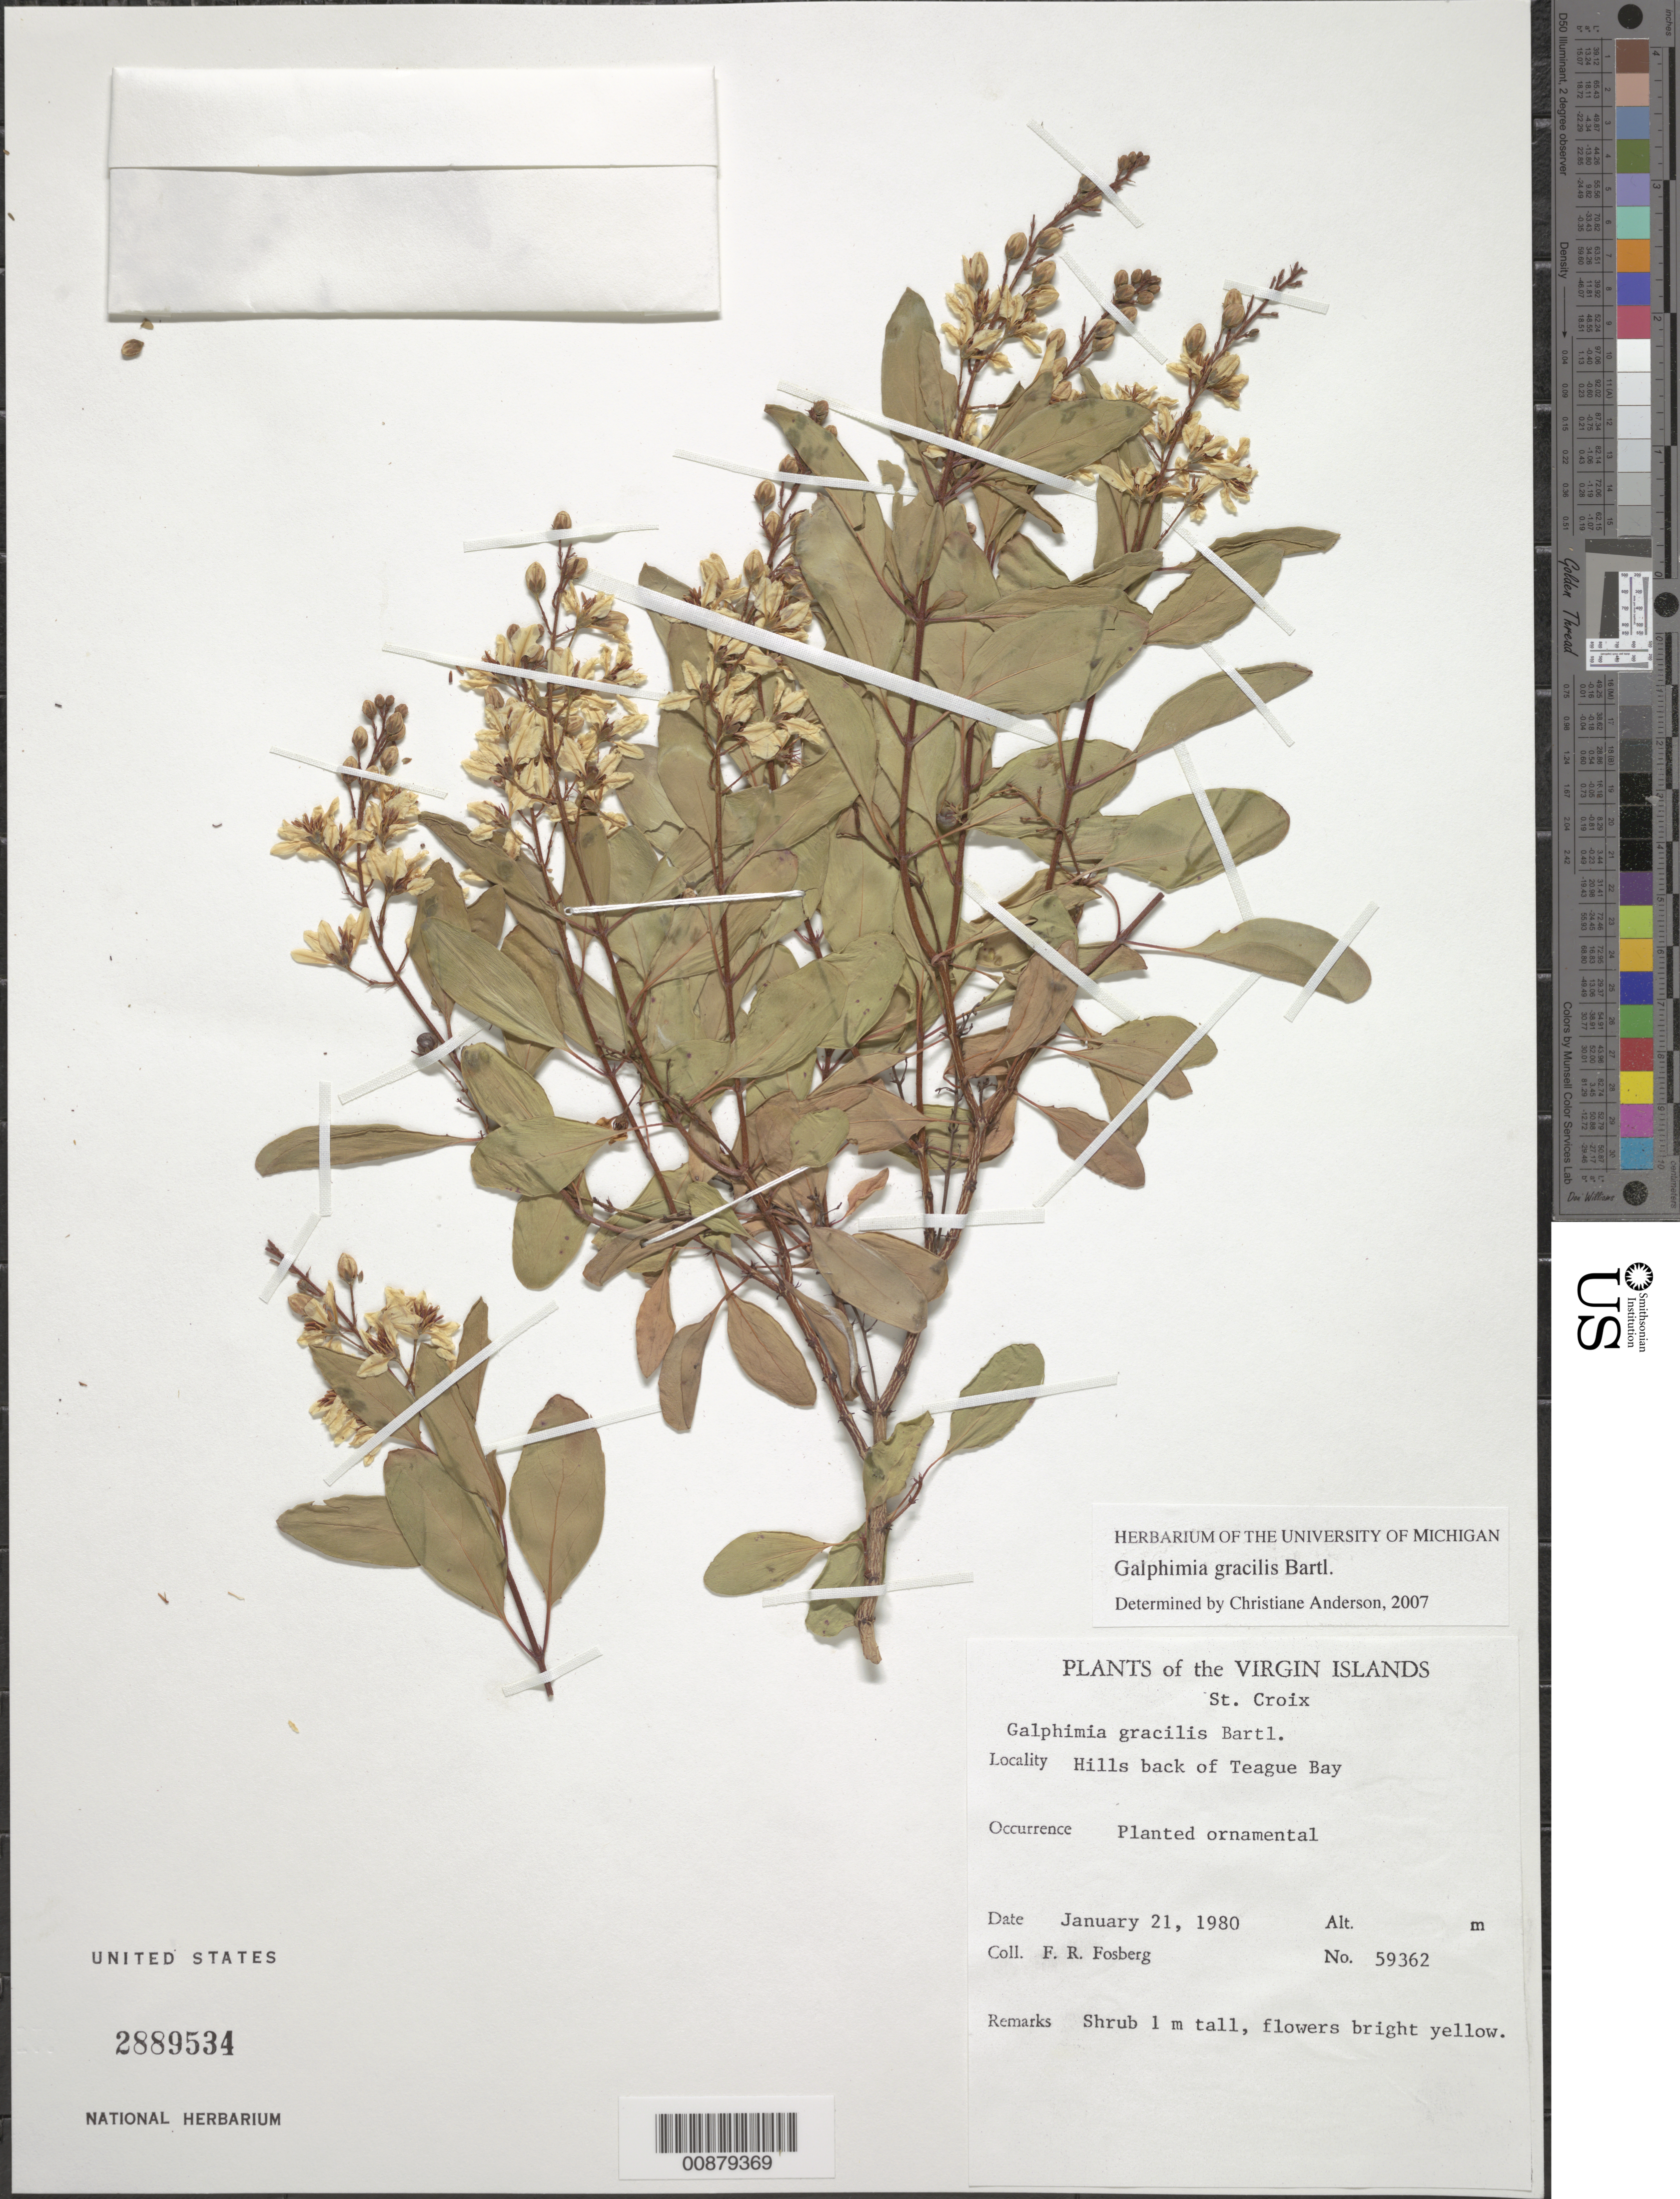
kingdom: Plantae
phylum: Tracheophyta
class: Magnoliopsida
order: Malpighiales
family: Malpighiaceae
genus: Galphimia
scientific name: Galphimia gracilis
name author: Bartl.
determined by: Anderson, C.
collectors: F. R. Fosberg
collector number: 59362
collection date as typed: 21 Jan 1980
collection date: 1980-01-21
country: U.S. Virgin Islands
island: St. Croix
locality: Hills back of Teague Bay.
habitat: Planted ornamental.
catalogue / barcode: US 2889534